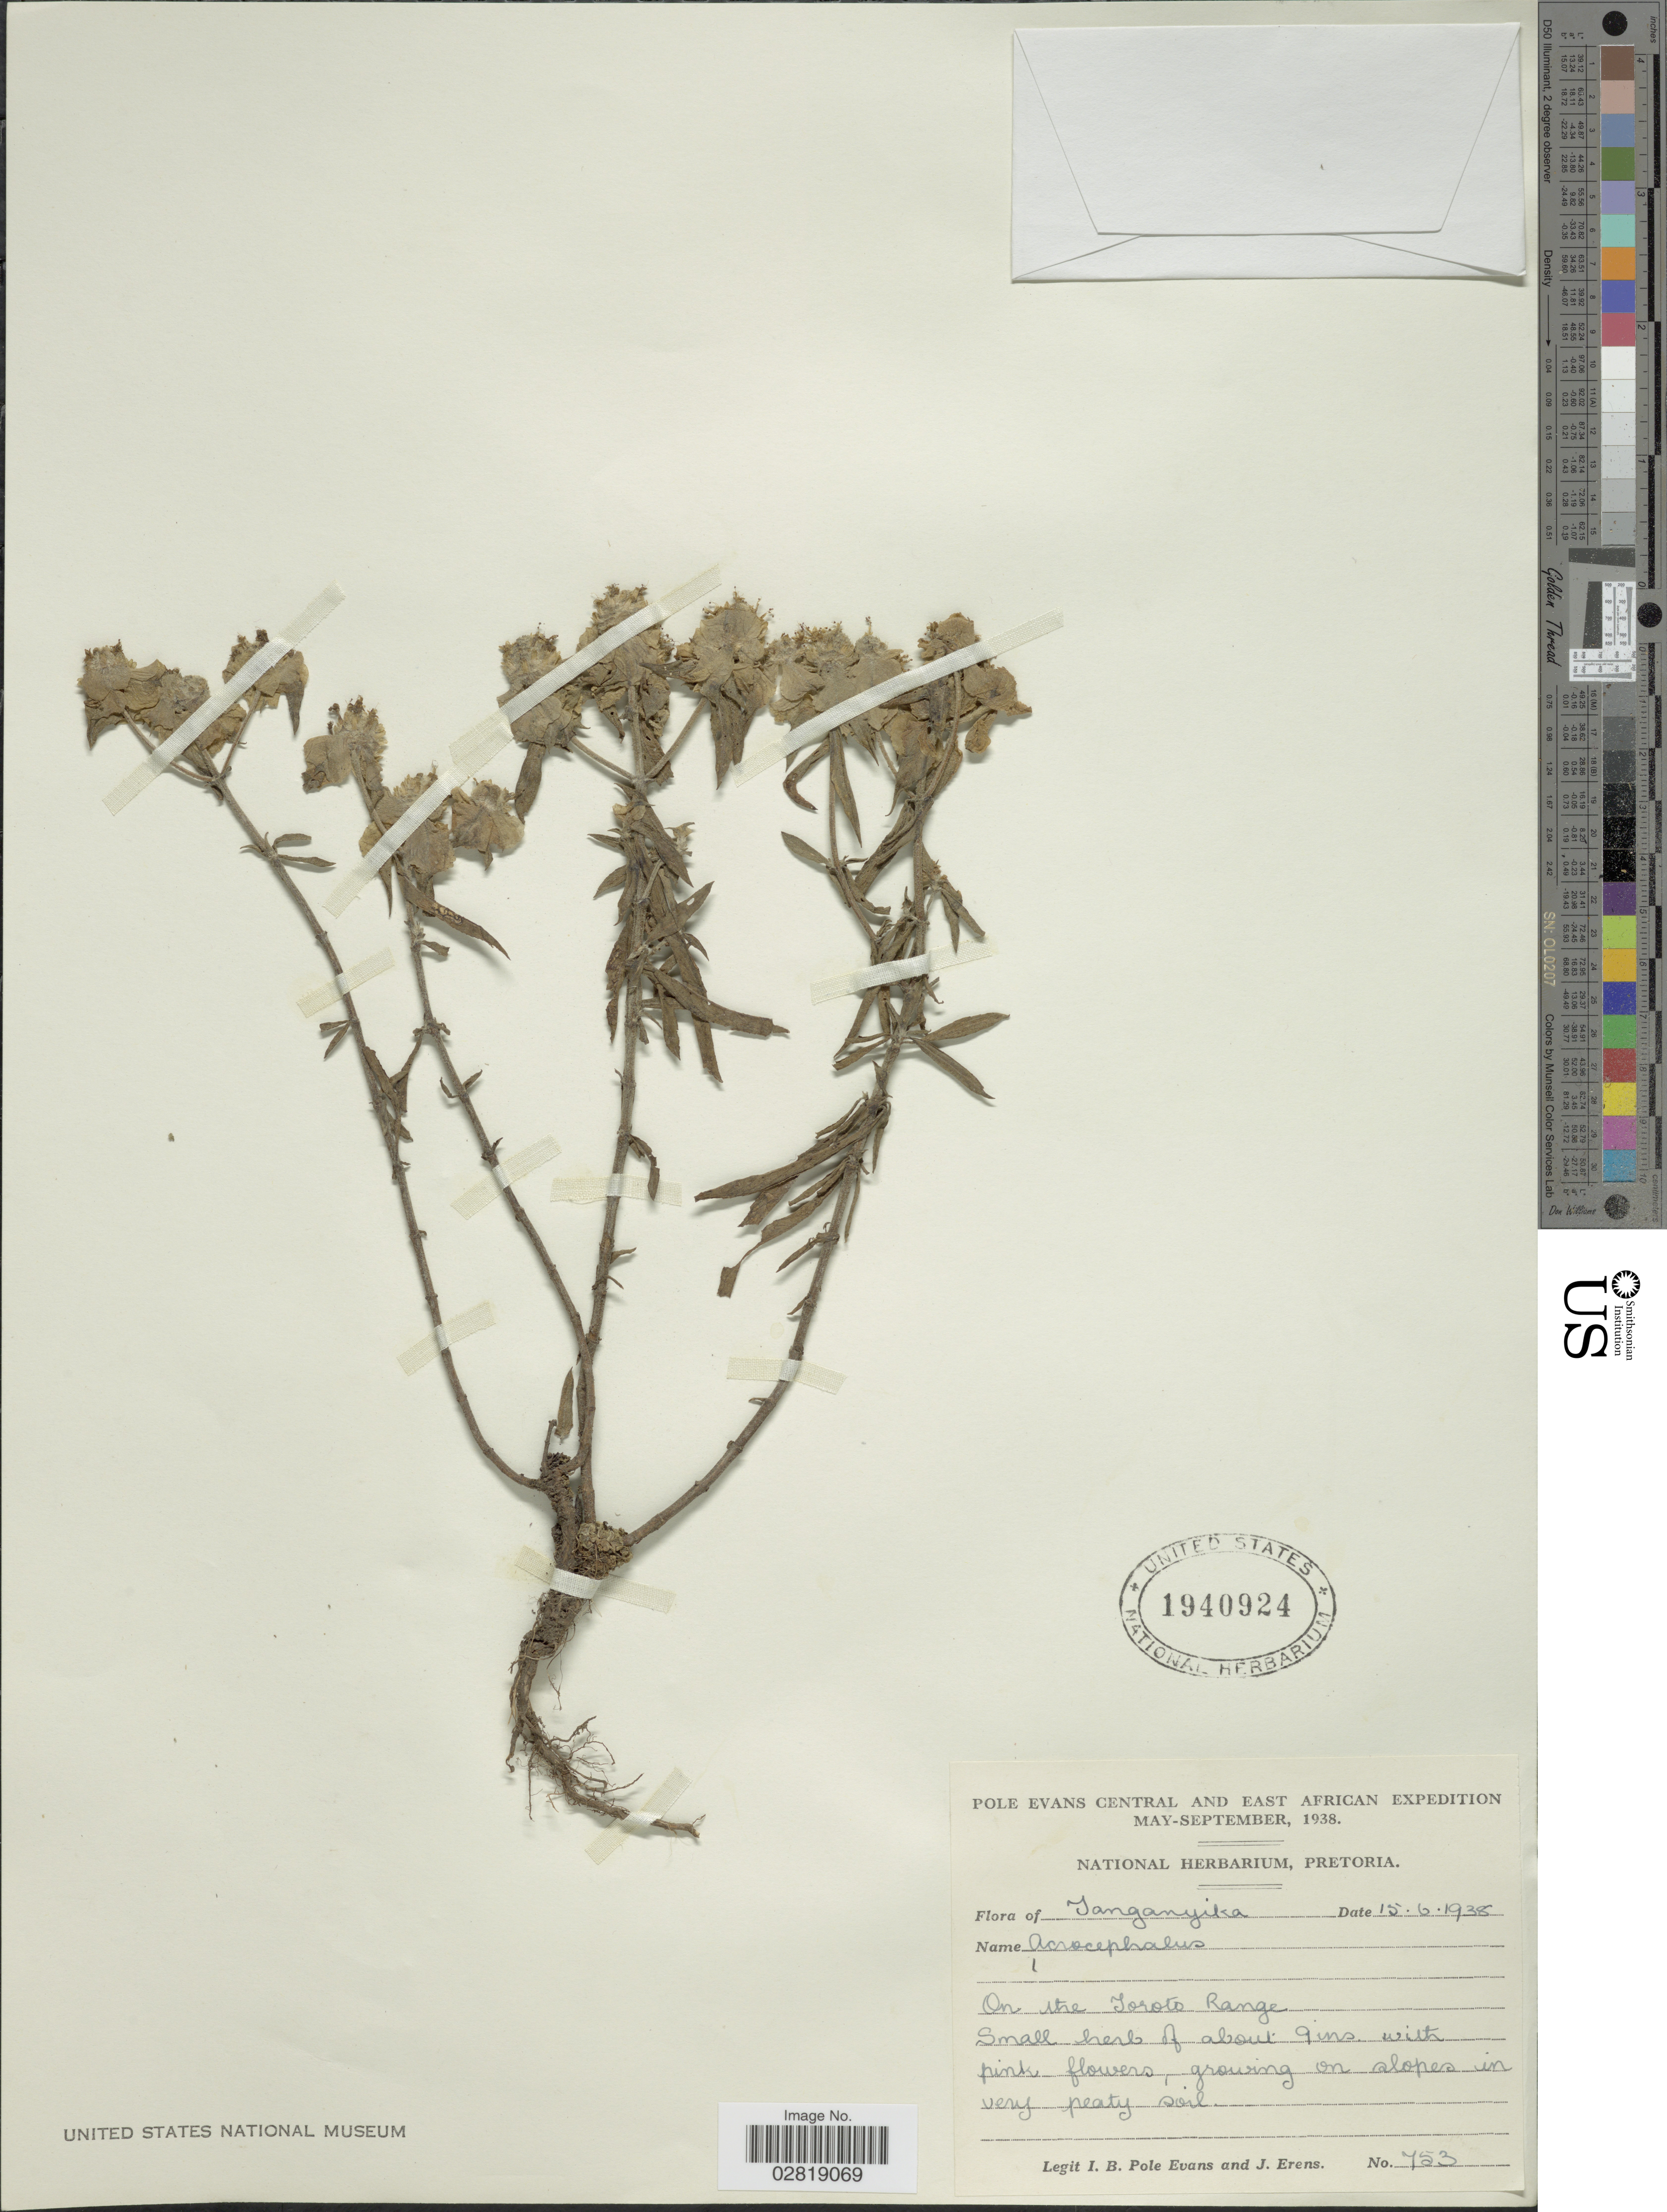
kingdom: Plantae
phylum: Tracheophyta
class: Magnoliopsida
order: Lamiales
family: Lamiaceae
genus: Haumaniastrum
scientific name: Haumaniastrum sp.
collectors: I. B. Pole-Evans & J. Erens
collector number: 753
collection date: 1938-06-15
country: Tanzania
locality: Tanganyika. On the Toroto Range.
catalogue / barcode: US 1940924